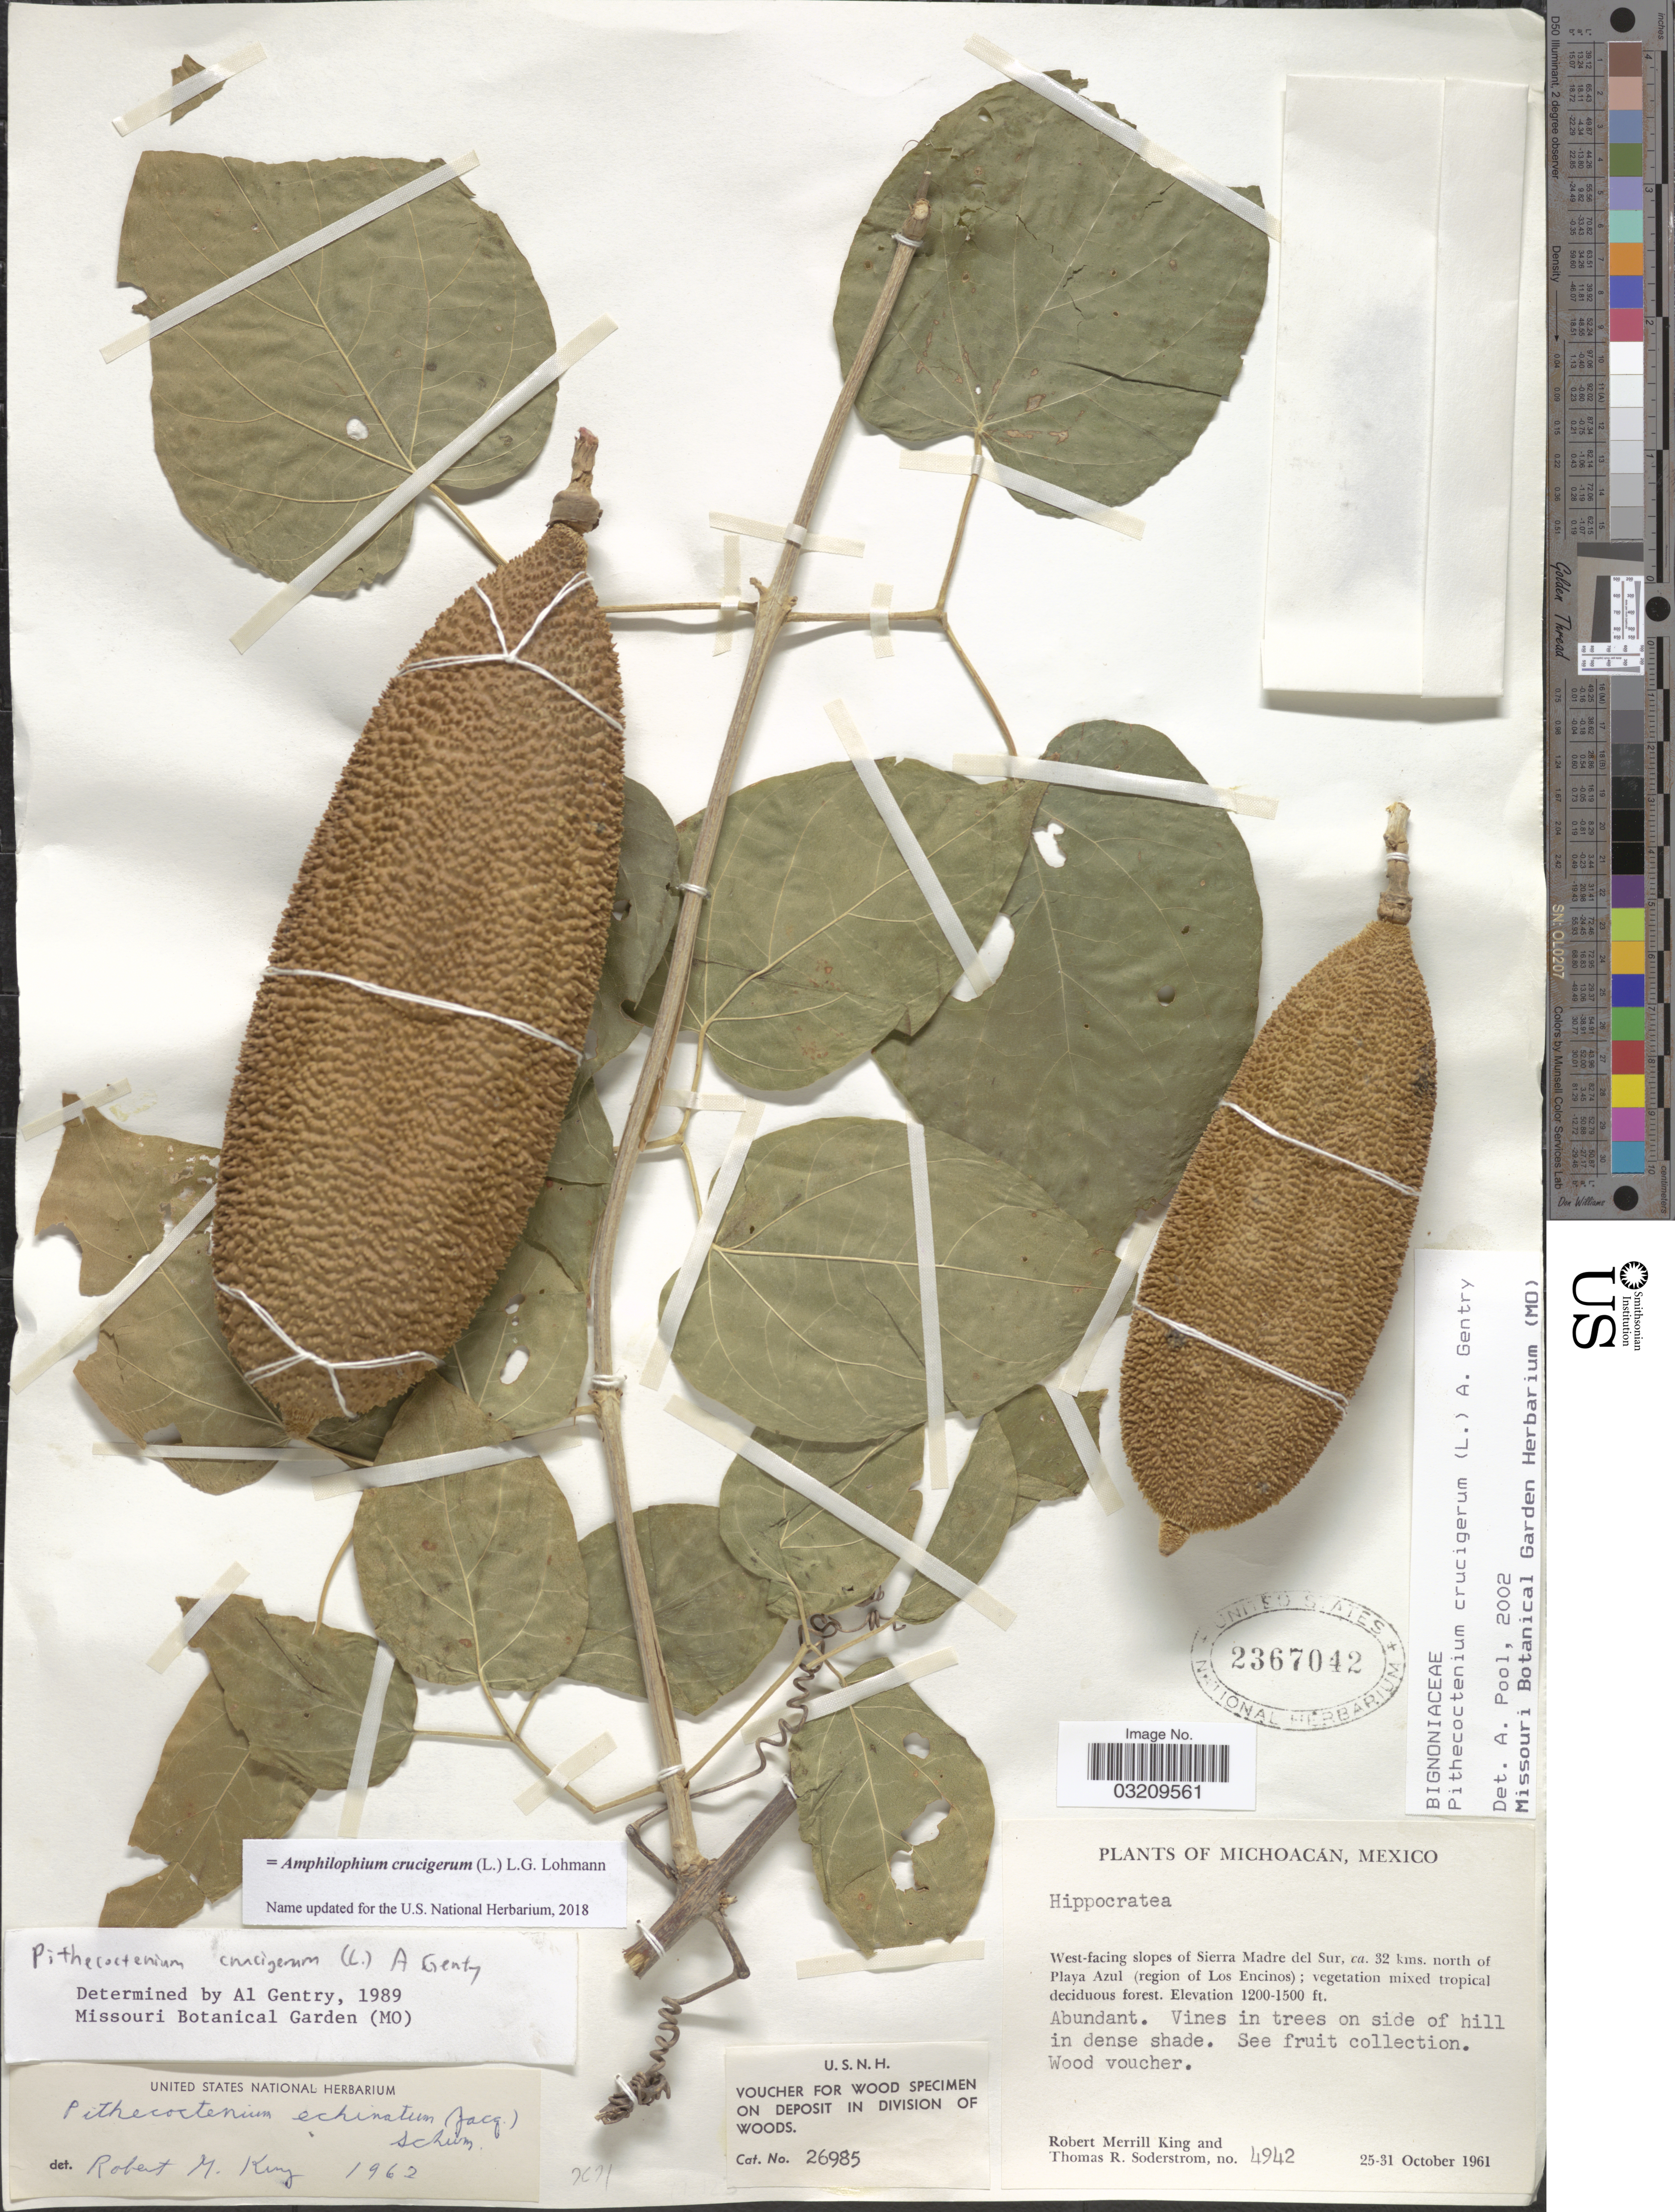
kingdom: Plantae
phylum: Tracheophyta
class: Magnoliopsida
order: Lamiales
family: Bignoniaceae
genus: Amphilophium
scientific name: Amphilophium crucigerum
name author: (L.) L.G. Lohmann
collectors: R. M. King & T. R. Soderstrom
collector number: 4942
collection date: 1961-10-25/1961-10-31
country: Mexico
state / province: Michoacán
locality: West-facing slopes of Sierra Madre del Sur, ca. 32 kms. north of Playa Azul (region of Los Encinos).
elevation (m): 366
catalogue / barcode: US 2367042